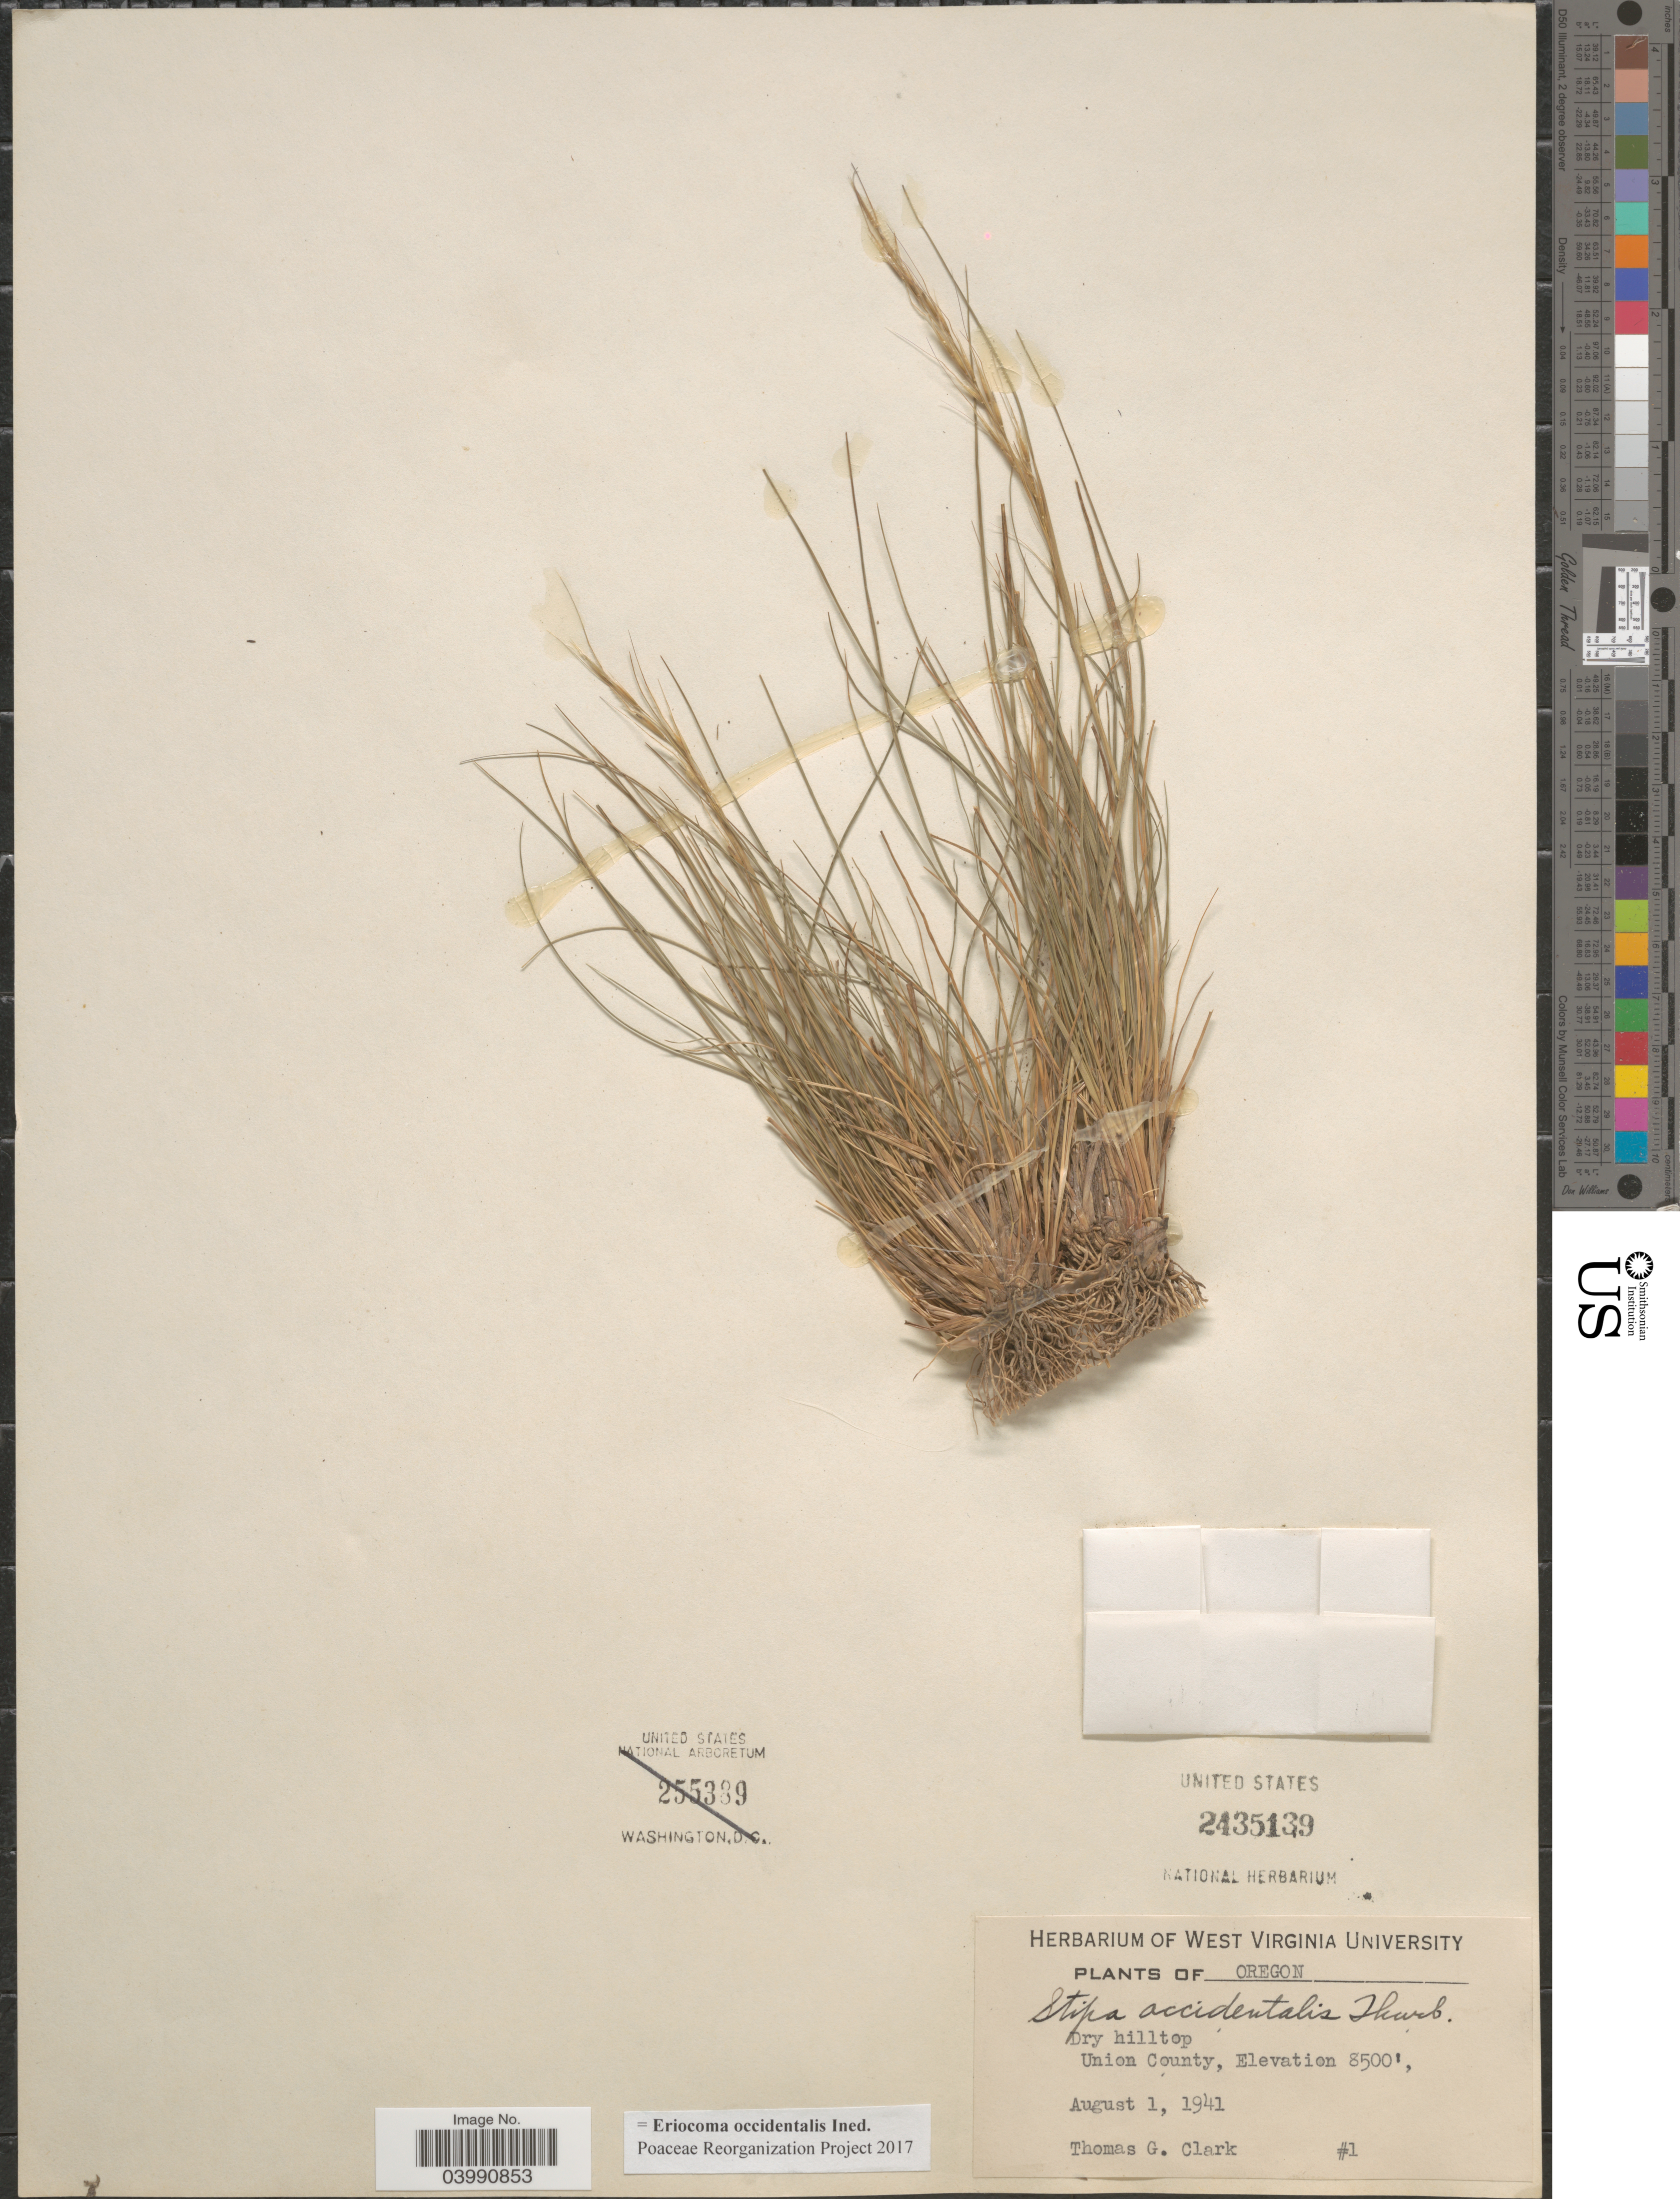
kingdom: Plantae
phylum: Tracheophyta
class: Liliopsida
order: Poales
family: Poaceae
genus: Eriocoma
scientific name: Eriocoma occidentalis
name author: (Thurb. ex S. Watson) Romasch.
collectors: T. Clark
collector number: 1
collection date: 1941-08-01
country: United States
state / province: Oregon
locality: Union County.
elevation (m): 2591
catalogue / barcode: US 2435139